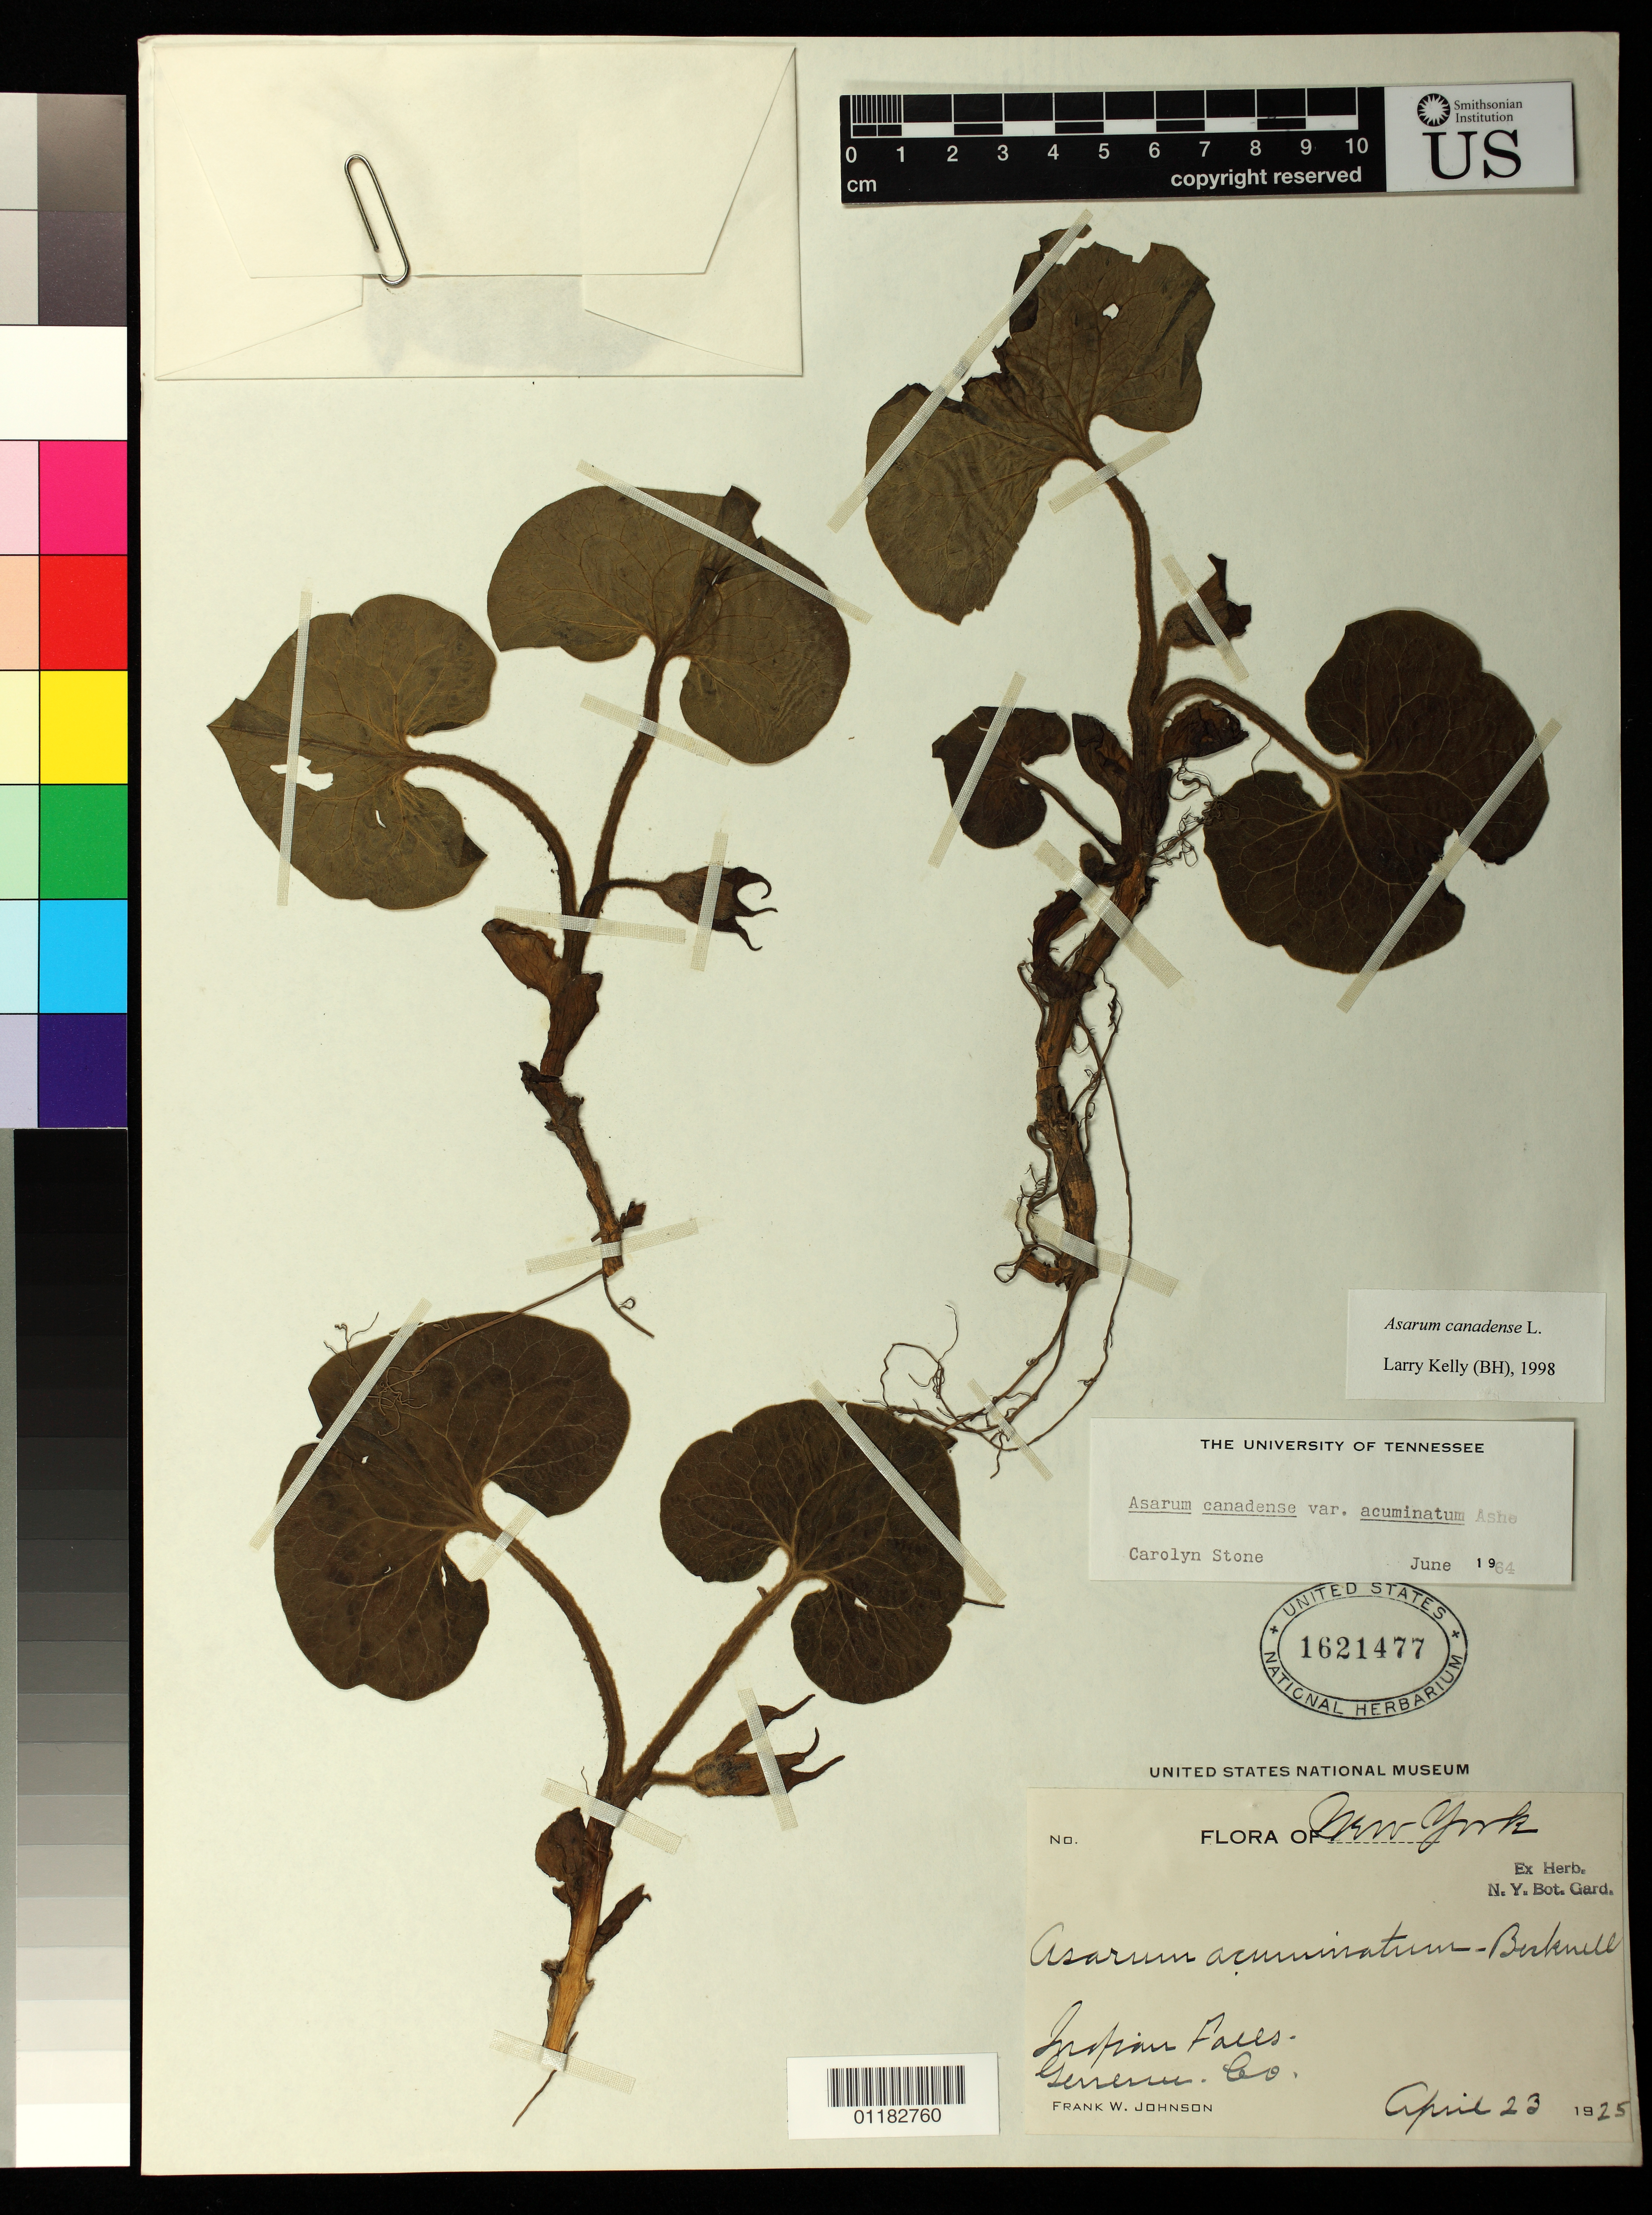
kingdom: Plantae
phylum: Tracheophyta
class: Magnoliopsida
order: Piperales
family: Aristolochiaceae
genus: Asarum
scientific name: Asarum canadense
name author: L.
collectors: F. W. Johnson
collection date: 1925-04-23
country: United States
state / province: New York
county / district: Genesse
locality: Indian Falls, Genesse County.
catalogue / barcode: US 1621477